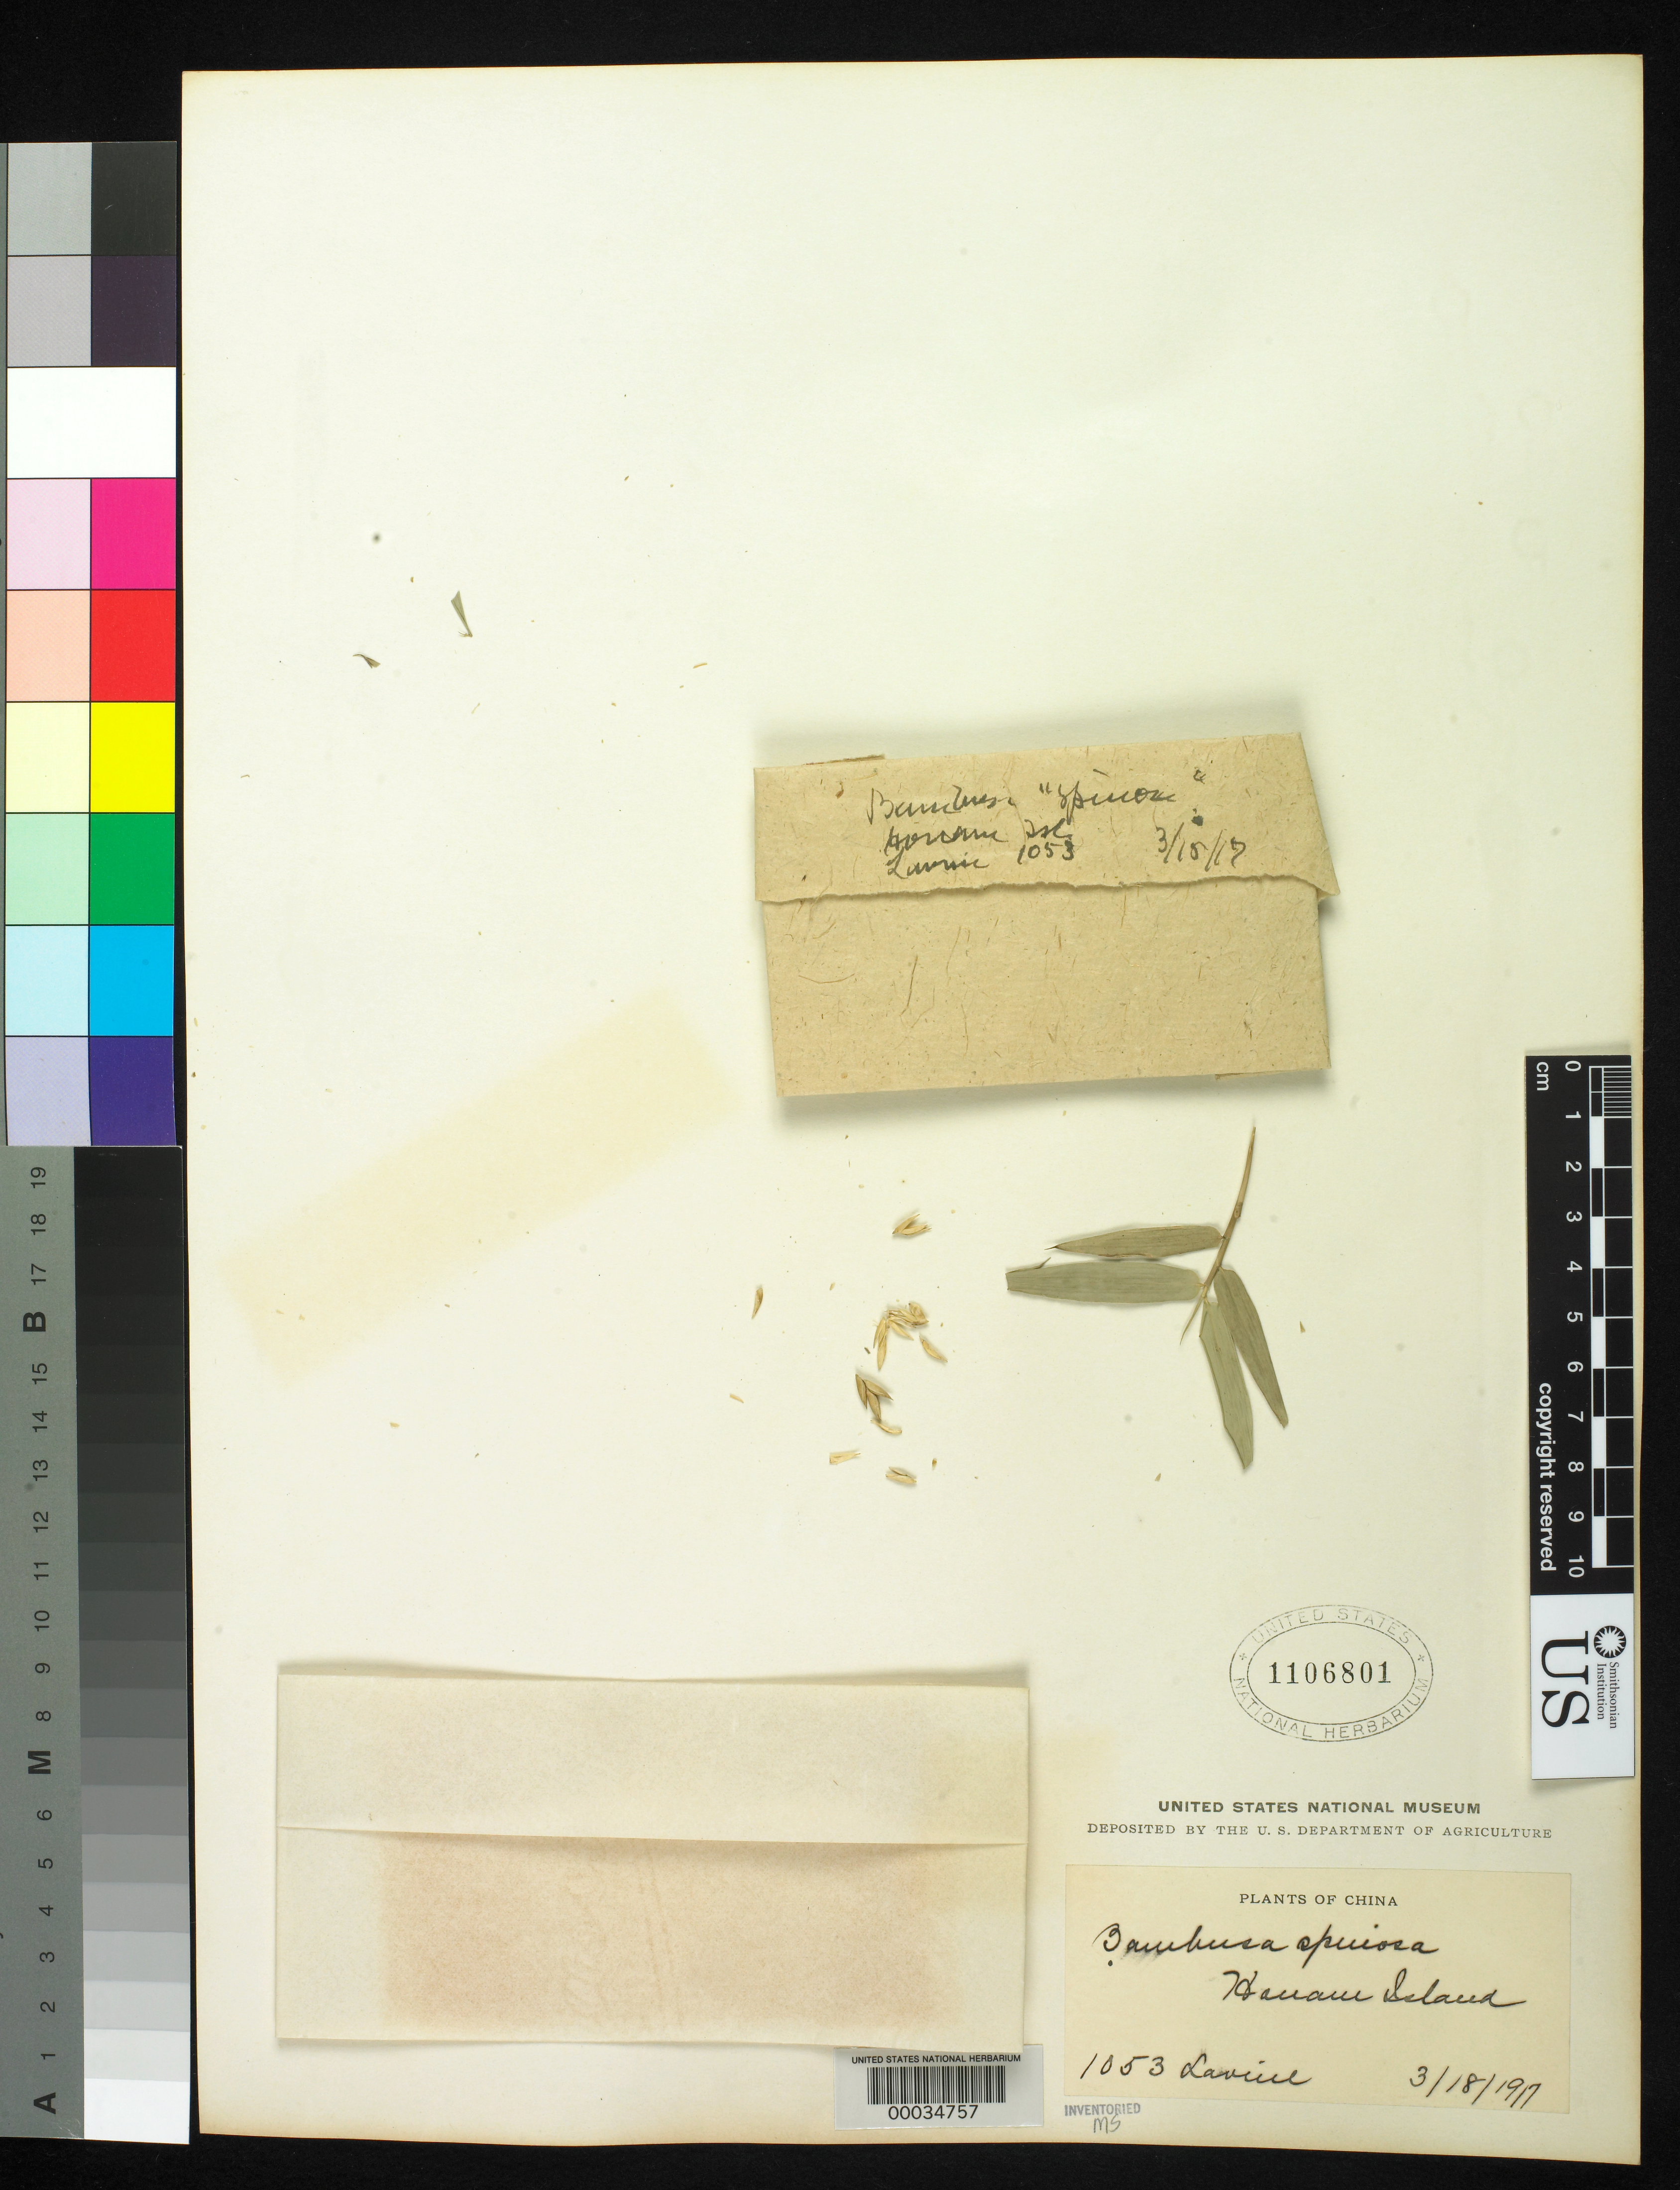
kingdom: Plantae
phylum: Tracheophyta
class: Liliopsida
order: Poales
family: Poaceae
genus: Bambusa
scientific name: Bambusa blumeana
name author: Schult. & Schult. f.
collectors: A. S. Hitchcock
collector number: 1053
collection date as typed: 18 Mar 1917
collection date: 1917-03-18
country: China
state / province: Guangdong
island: Honam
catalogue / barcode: US 1106801